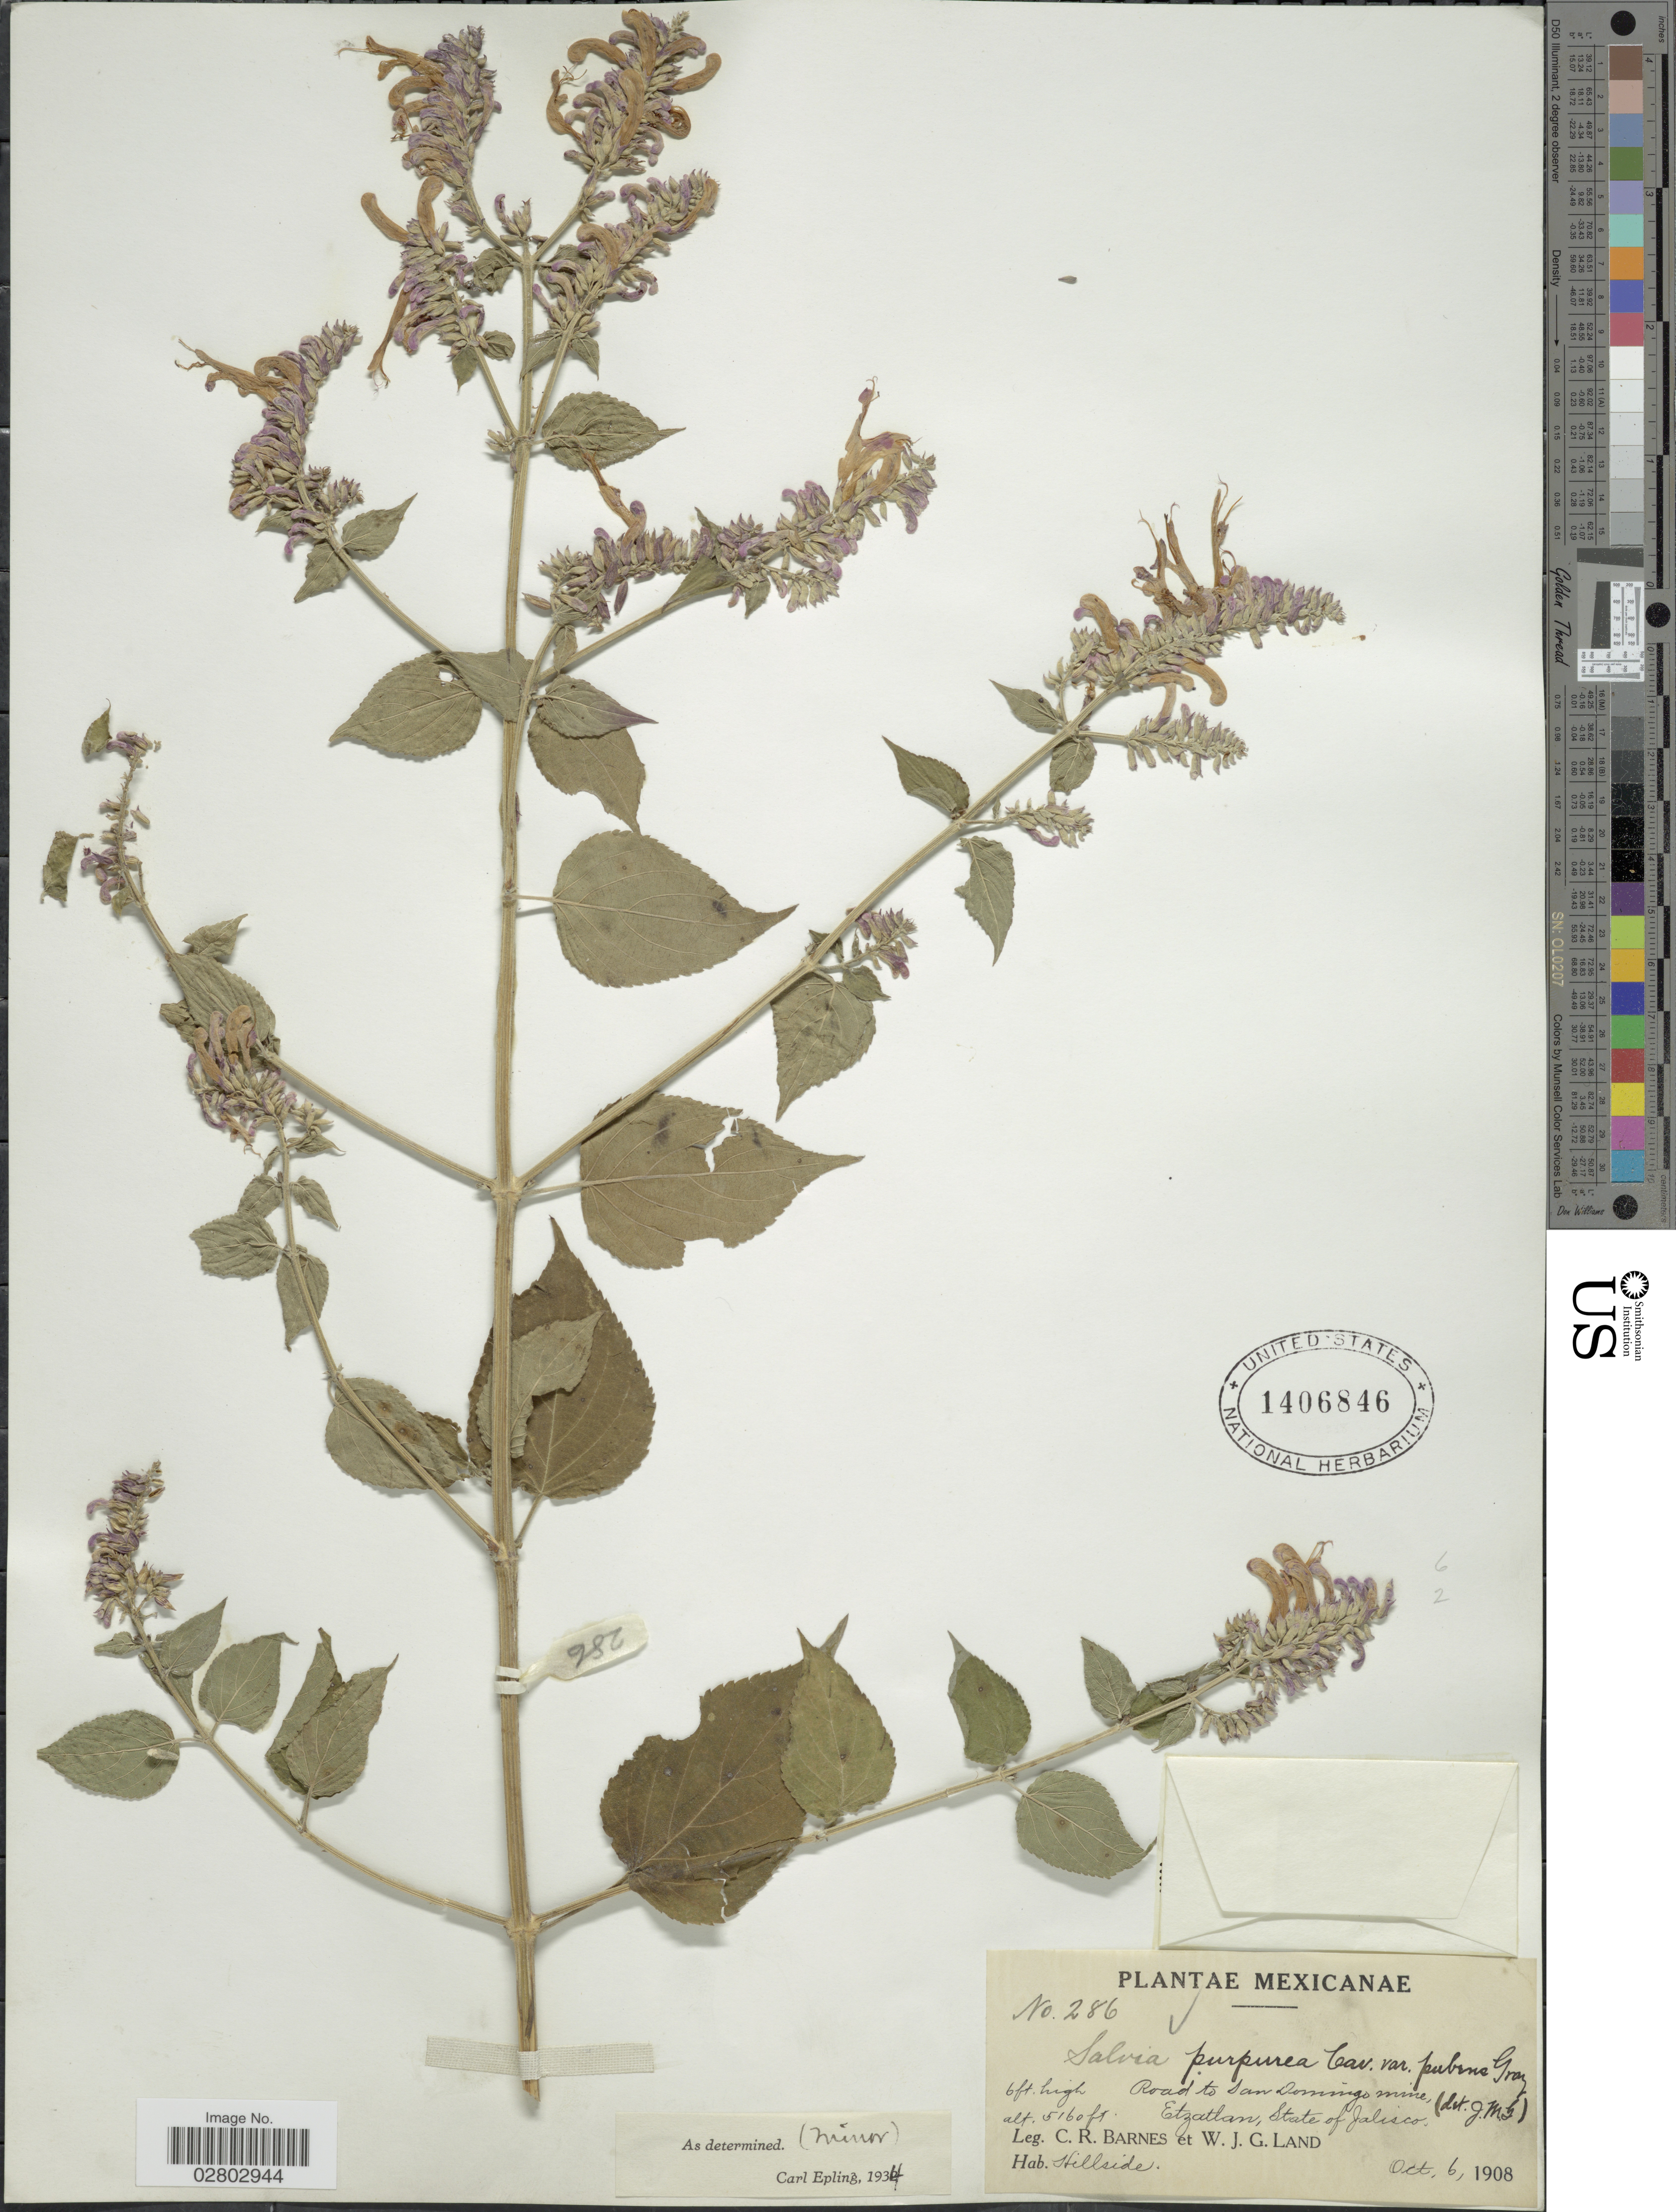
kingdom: Plantae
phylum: Tracheophyta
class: Magnoliopsida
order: Lamiales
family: Lamiaceae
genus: Salvia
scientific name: Salvia purpurea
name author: Cav.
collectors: C. R. Barnes & W. J. G. Land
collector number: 286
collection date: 1908-10-06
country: Mexico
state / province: Jalisco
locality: Road to San Domingo mine, Etzatlan, State of Jalisco.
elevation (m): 1573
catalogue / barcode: US 1406846